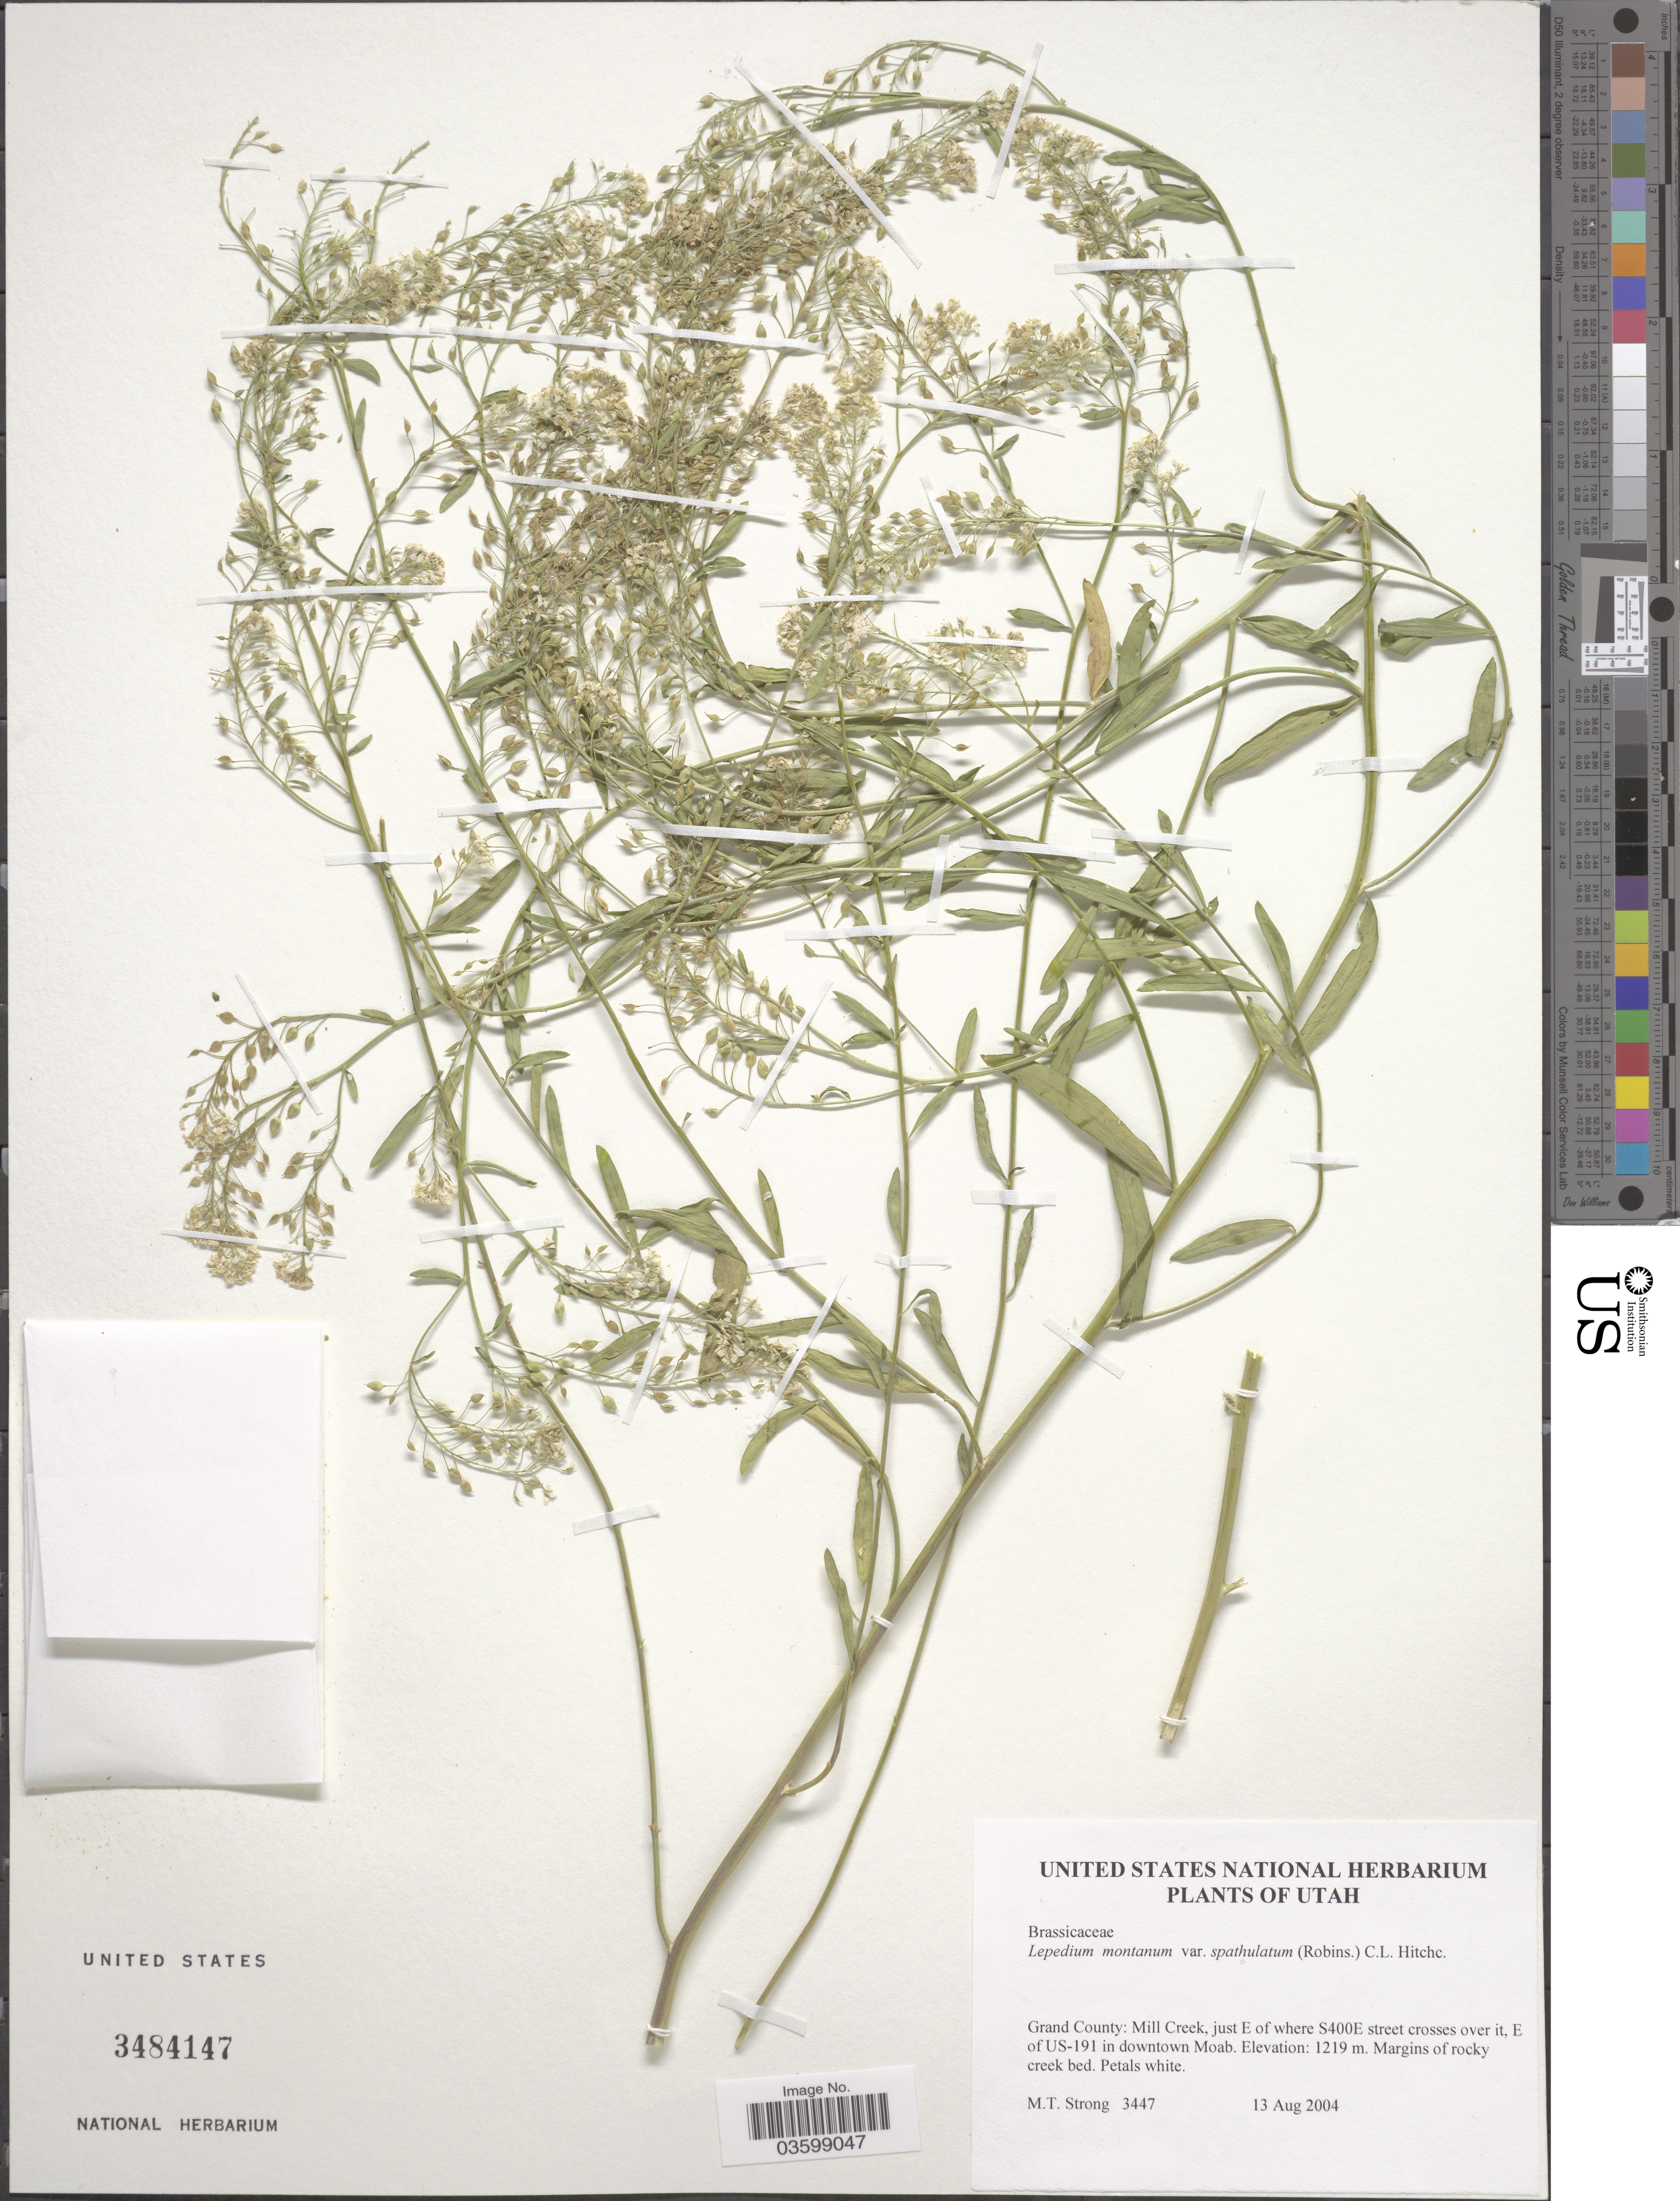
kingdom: Plantae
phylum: Tracheophyta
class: Magnoliopsida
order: Brassicales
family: Brassicaceae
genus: Lepidium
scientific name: Lepidium montanum var. spatulatum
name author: (B.L. Rob.) C.L. Hitchc.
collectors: M. T. Strong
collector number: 3447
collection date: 2004-08-13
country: United States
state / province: Utah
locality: Grand County: Mill Creek, just E of where S400E street crosses over it, E of US-191 in downtown Moab.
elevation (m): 1219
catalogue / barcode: US 3484147